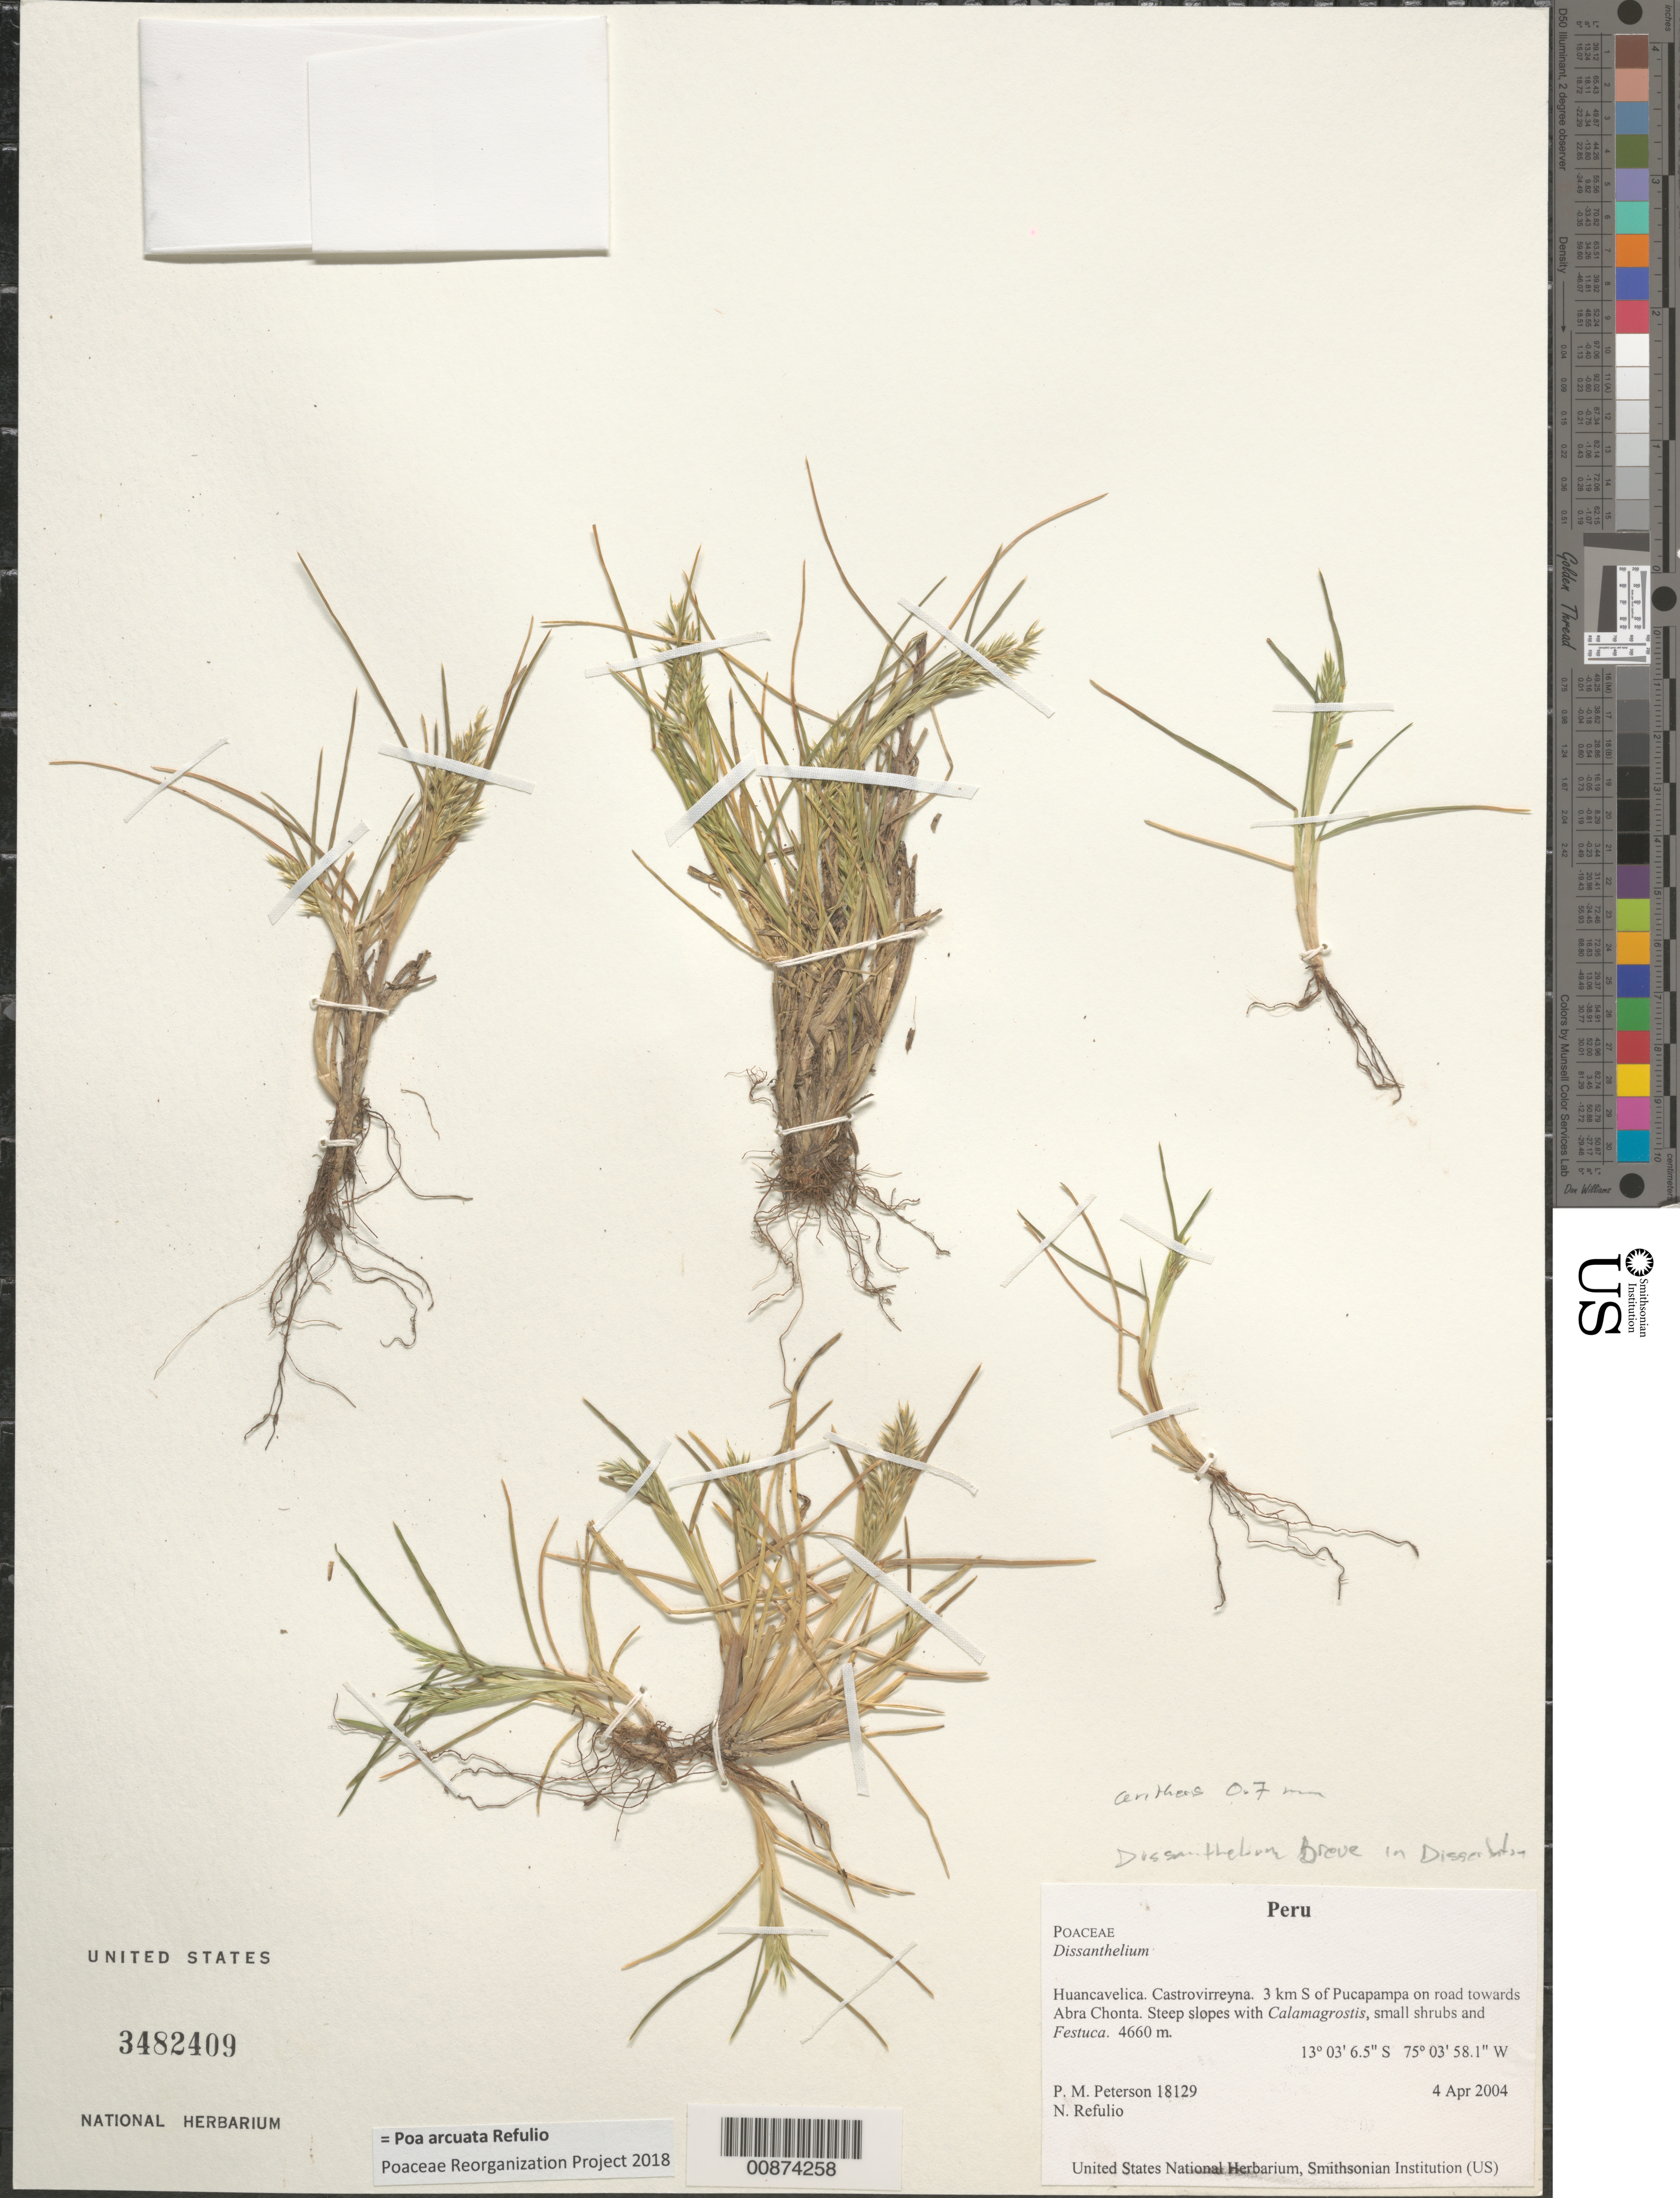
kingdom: Plantae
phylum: Tracheophyta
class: Liliopsida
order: Poales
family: Poaceae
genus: Poa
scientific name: Poa arcuata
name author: Refulio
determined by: Poaceae Reorganization Project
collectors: P. M. Peterson & N. Refulio-Rodríguez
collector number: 18129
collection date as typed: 04 Apr 2004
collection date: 2004-04-04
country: Peru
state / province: Huancavelica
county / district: Castrovirreyna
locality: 3 km S of Pucapampa on road towards Abra Chonta. Steep slopes with Calamagrostis, small shrubs and Festuca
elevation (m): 4660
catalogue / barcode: US 3482409